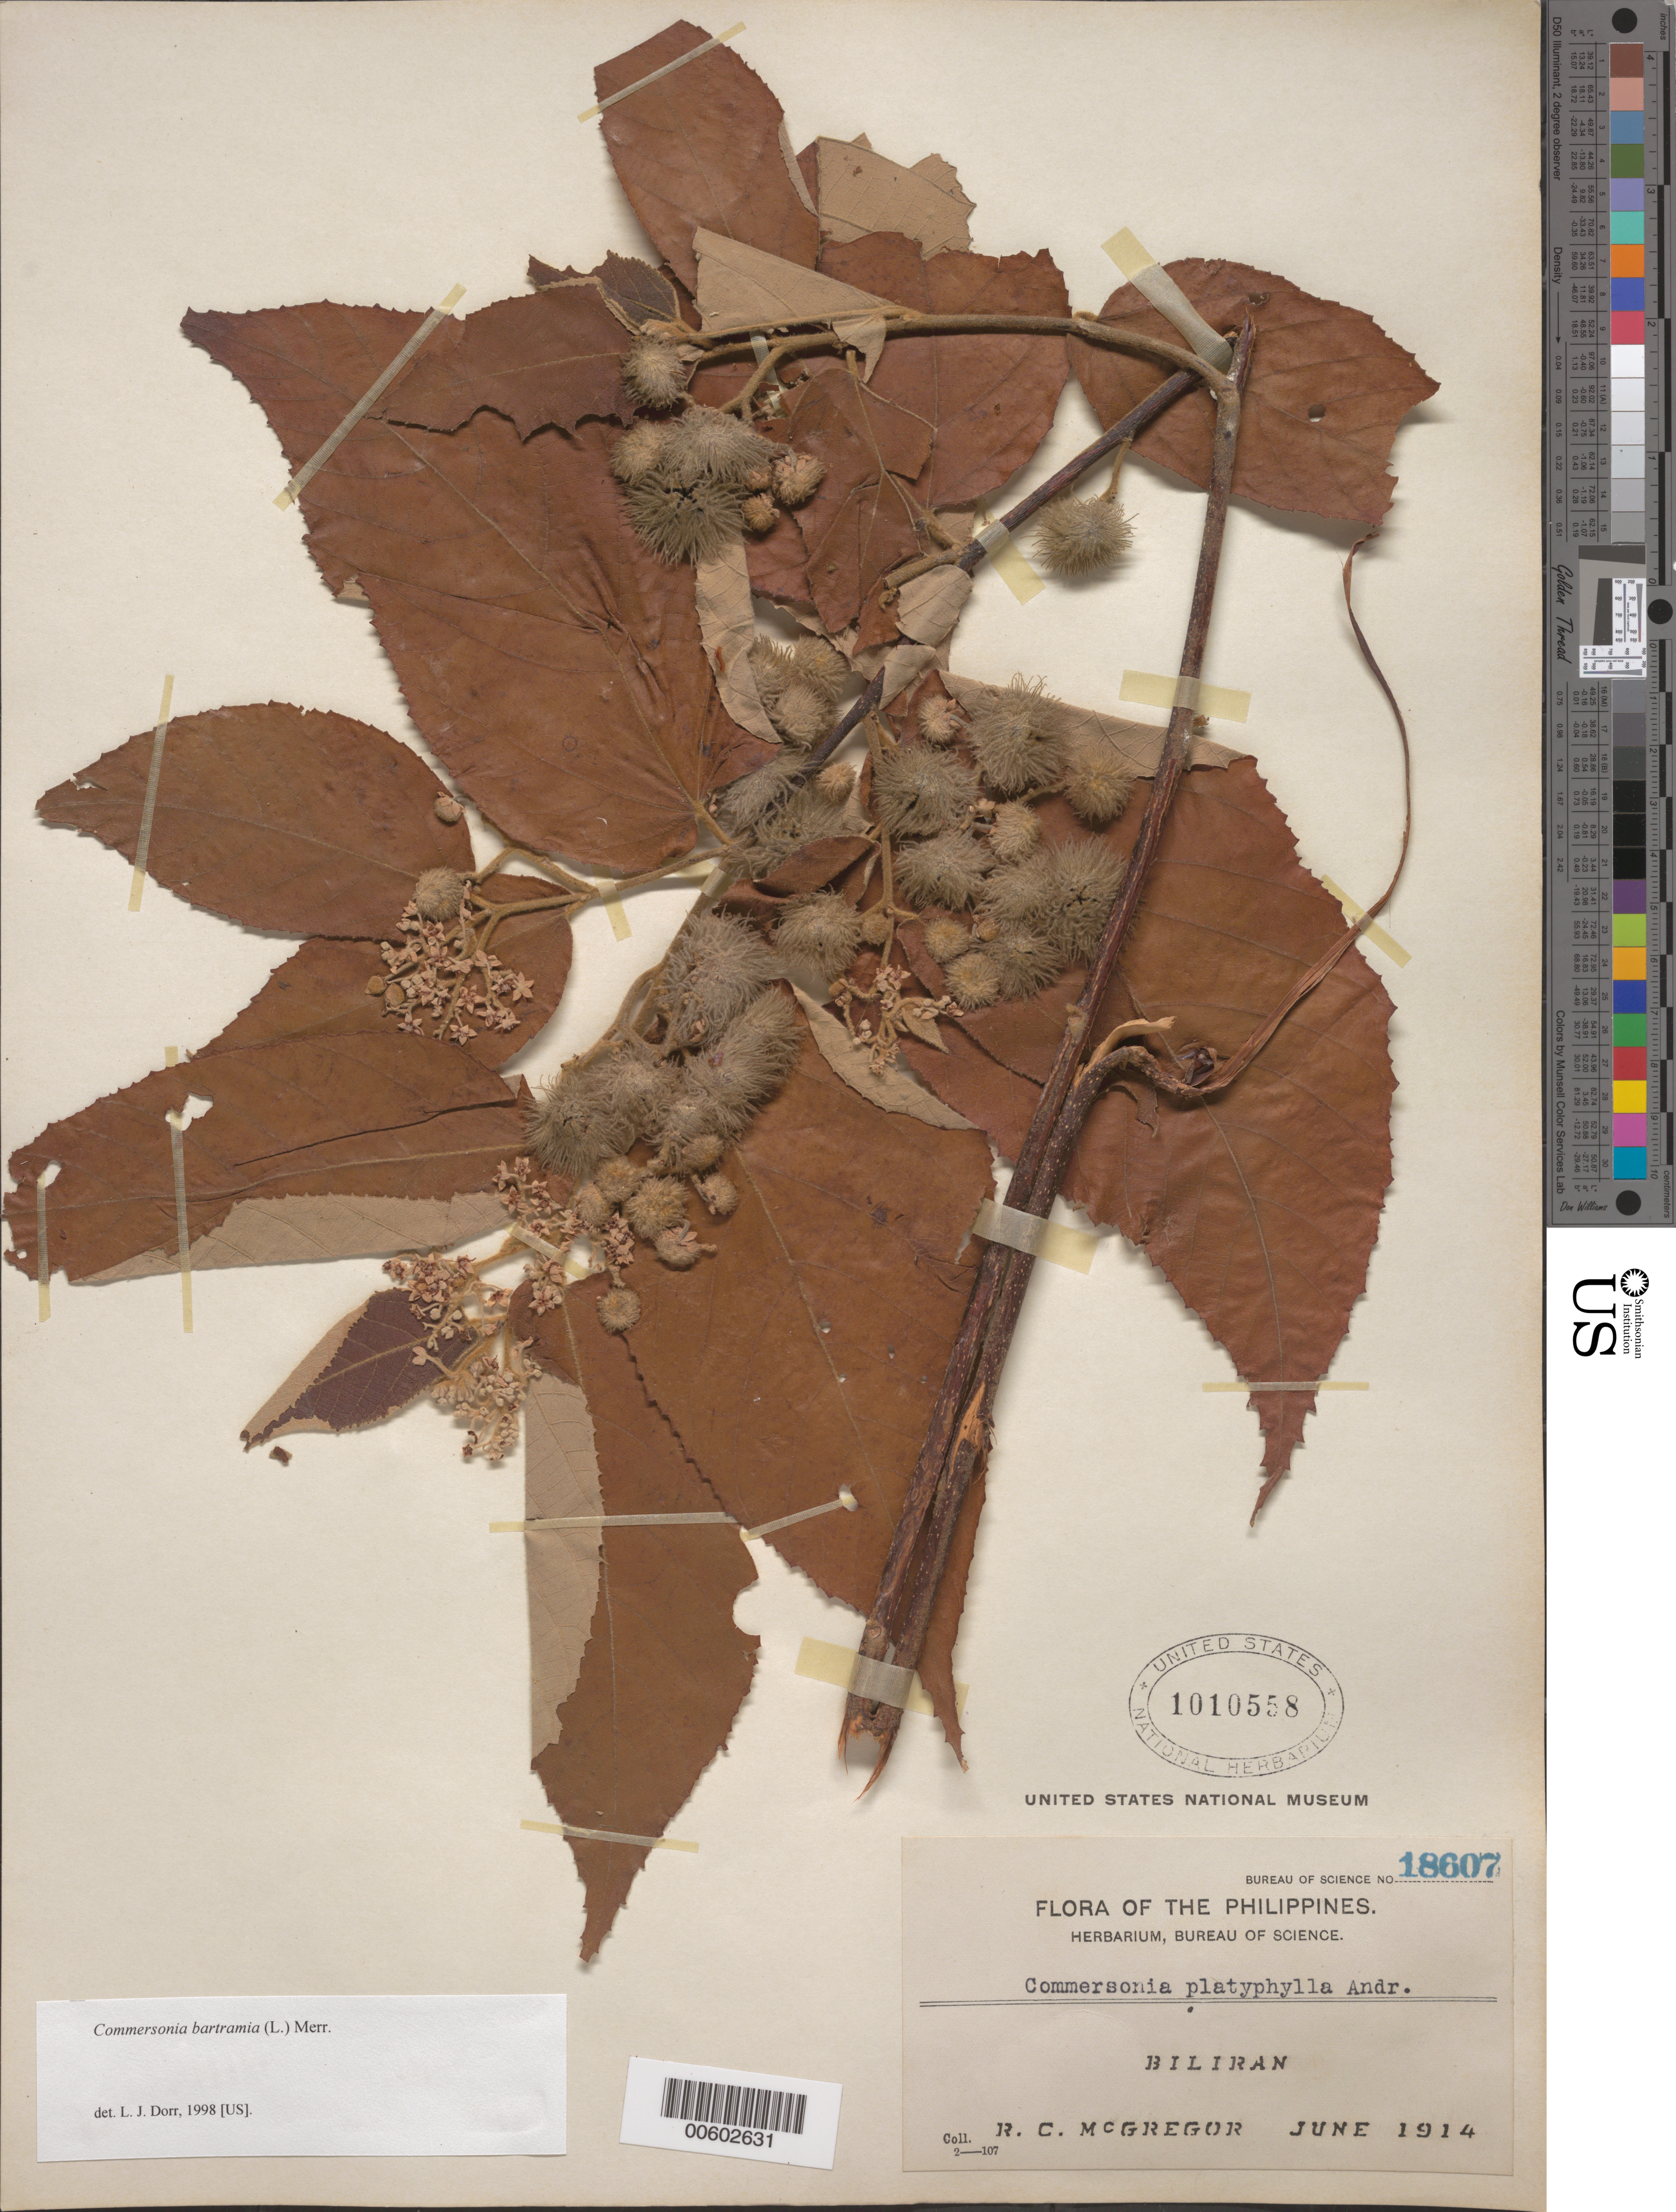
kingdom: Plantae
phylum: Tracheophyta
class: Magnoliopsida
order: Malvales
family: Malvaceae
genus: Commersonia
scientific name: Commersonia bartramia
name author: (L.) Merr.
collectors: R. C. McGregor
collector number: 18607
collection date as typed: Jun 1914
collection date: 1914-06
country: Philippines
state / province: Eastern Visayas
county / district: Leyte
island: Biliran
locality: sin. loc.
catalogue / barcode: US 1010558